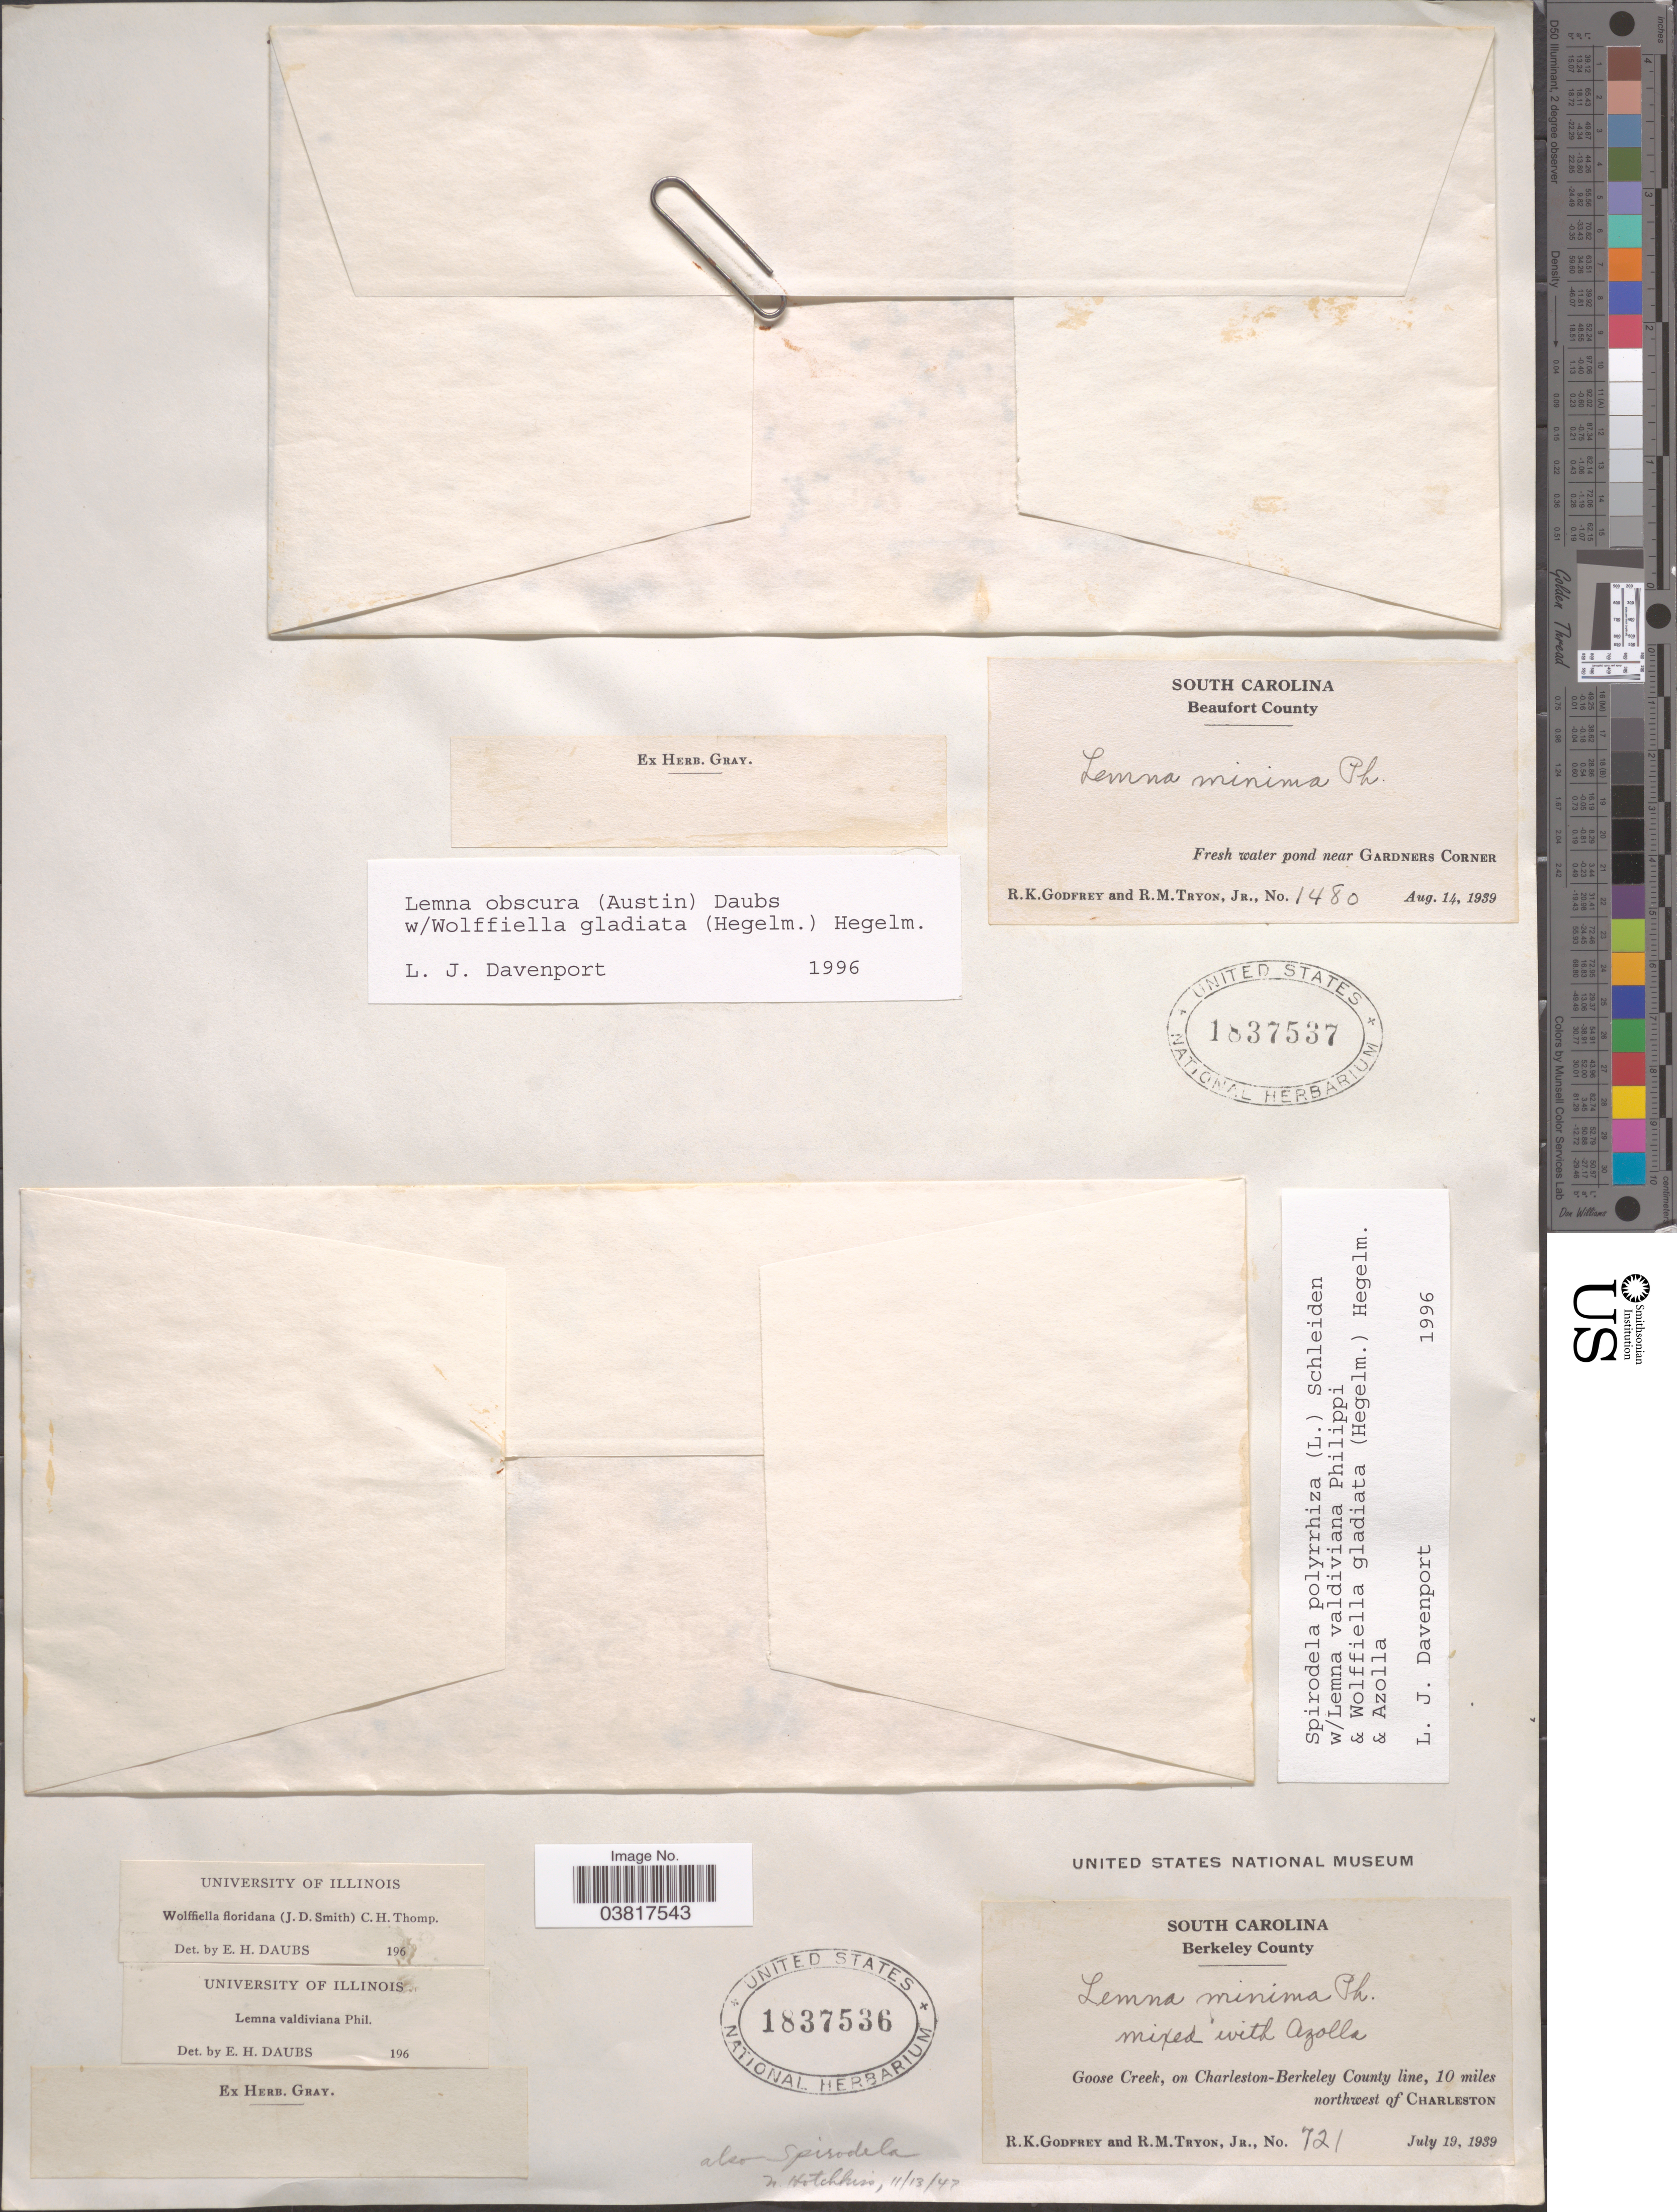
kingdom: Plantae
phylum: Tracheophyta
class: Liliopsida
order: Alismatales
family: Araceae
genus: Lemna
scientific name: Lemna obscura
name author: (Austin) Daubs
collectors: R. K. Godfrey & R. Tryon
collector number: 1480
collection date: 1939-08-14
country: United States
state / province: South Carolina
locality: Beaufort County. Near Gardners Corner.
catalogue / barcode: US 1837537